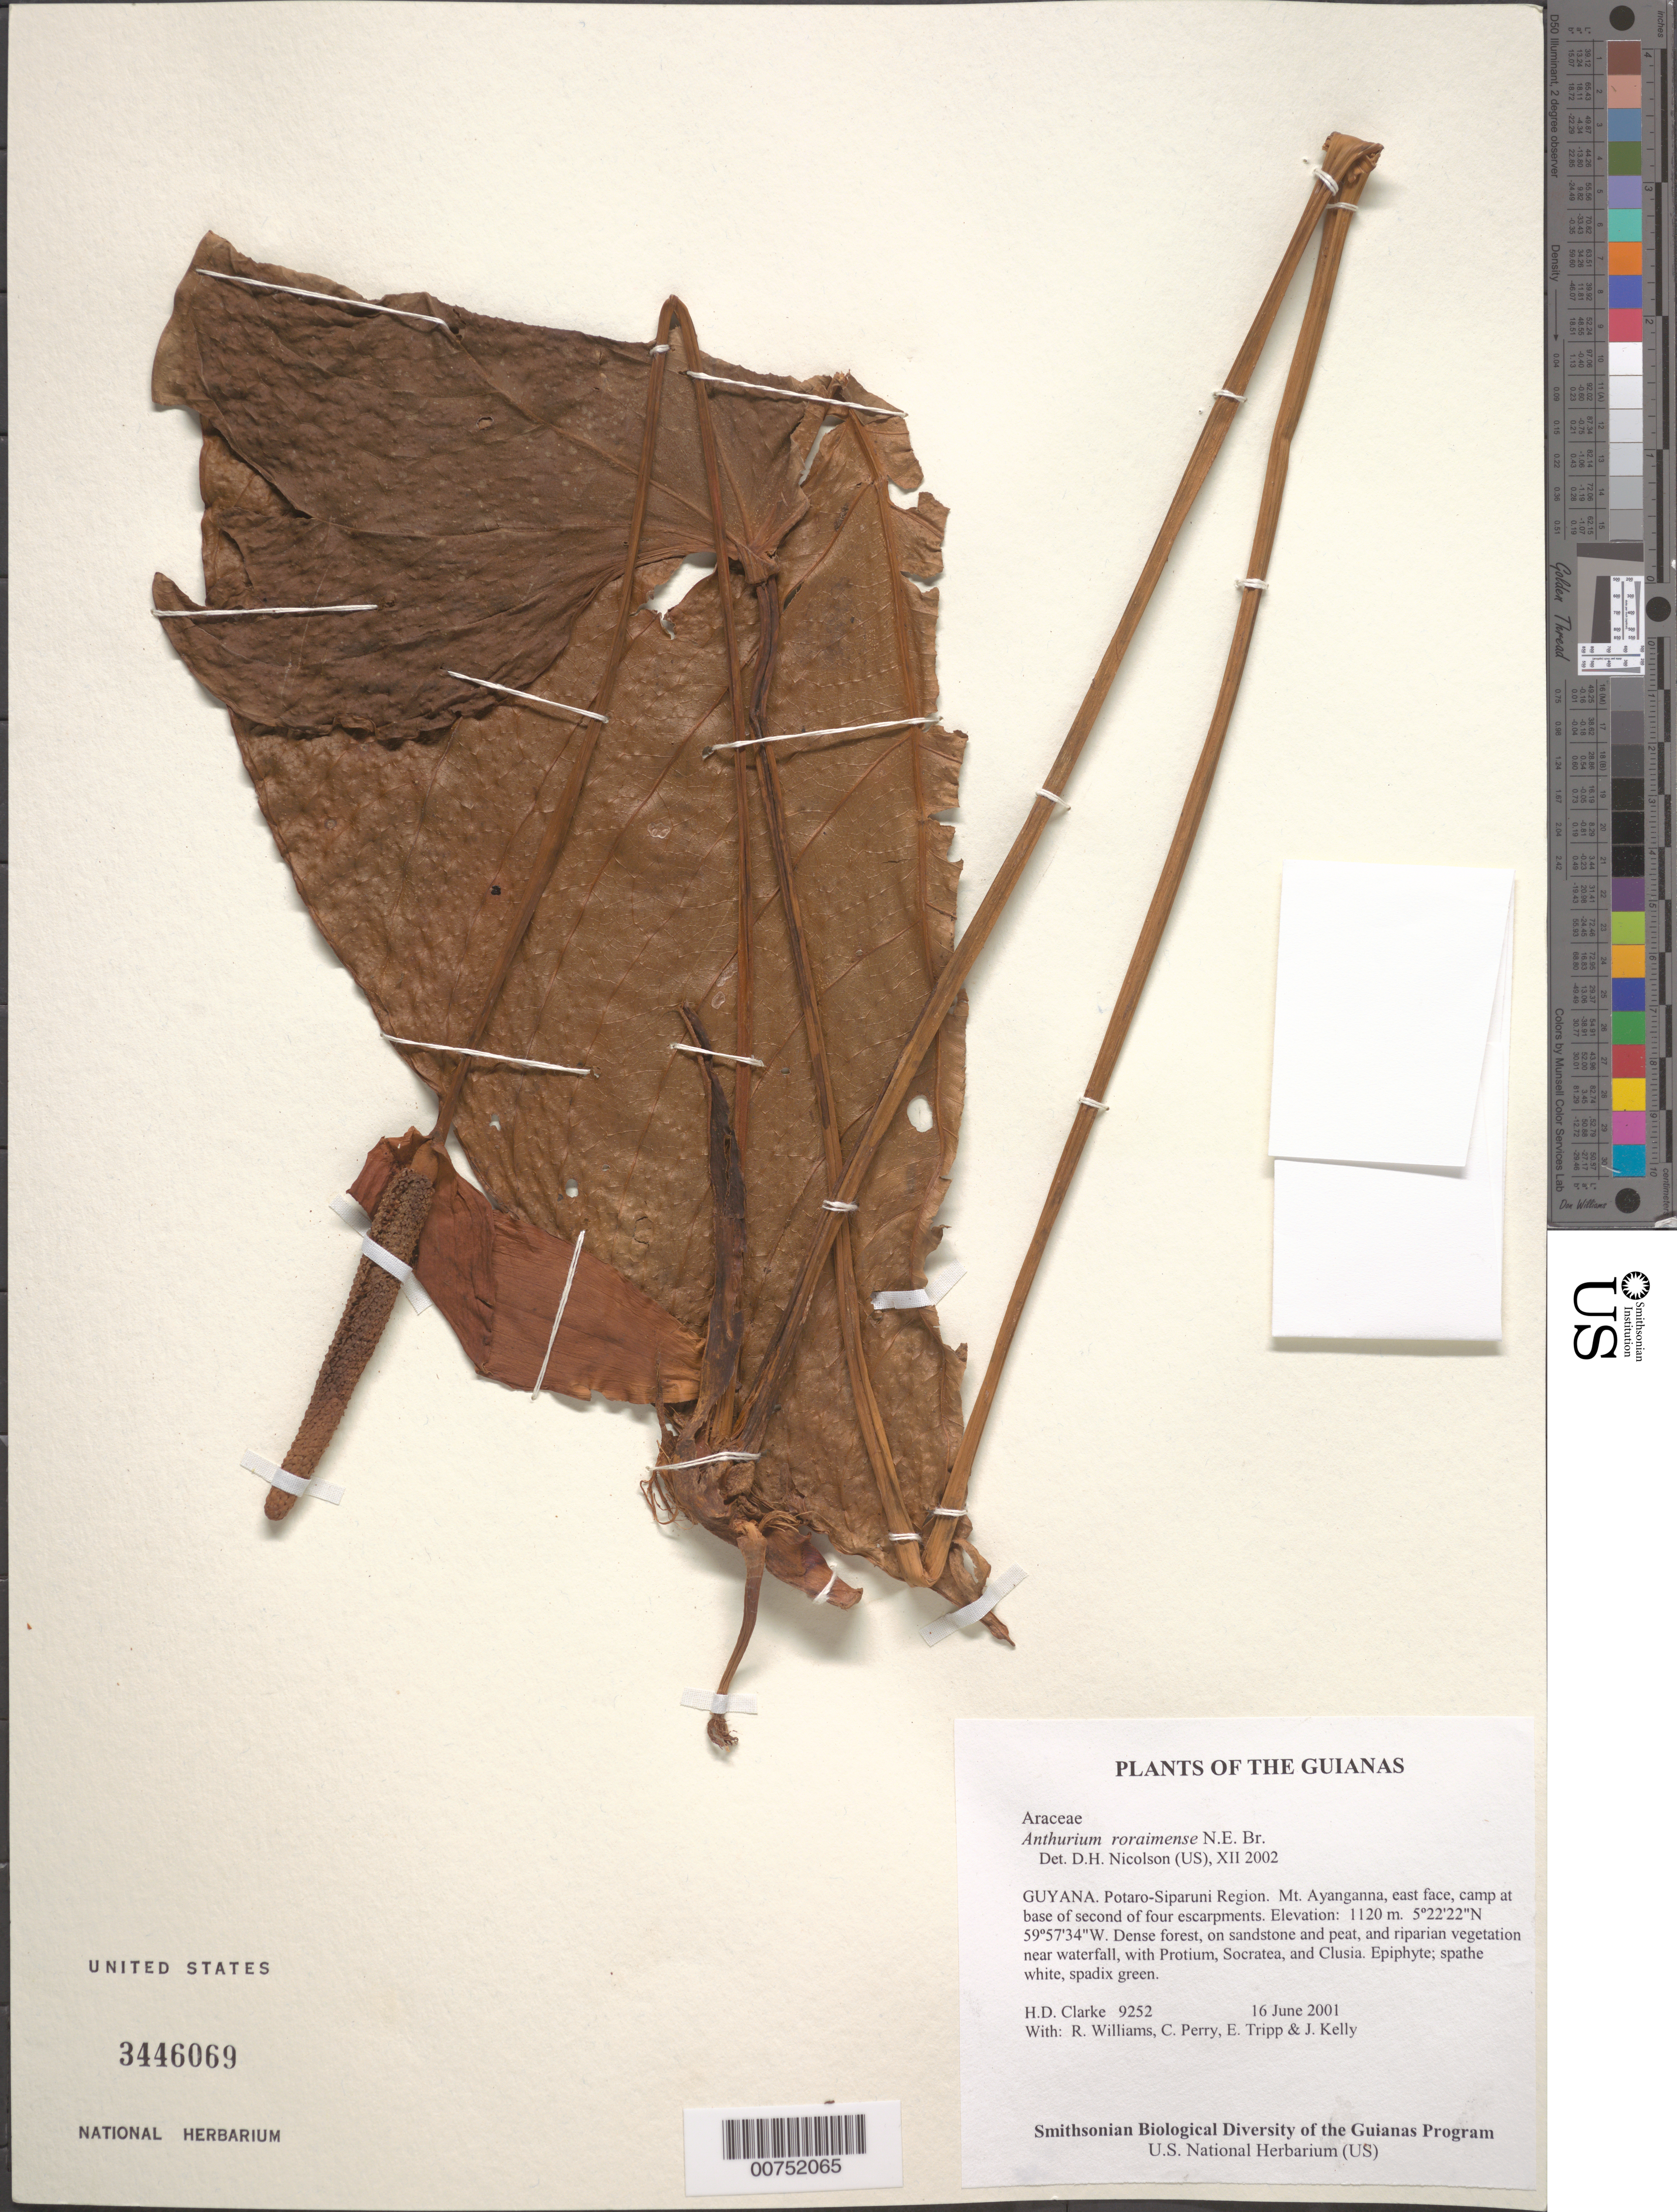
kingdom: Plantae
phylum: Tracheophyta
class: Liliopsida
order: Alismatales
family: Araceae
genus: Anthurium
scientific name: Anthurium roraimense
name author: N.E. Br. in Thurn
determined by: Nicolson, Dan H.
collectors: H. D. Clarke, R. Williams, C. Perry, E. Tripp & J. Kelly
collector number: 9252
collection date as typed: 16 June 2001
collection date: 2001-06-16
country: Guyana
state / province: Potaro-Siparuni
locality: Mt. Ayanganna, east face, camp at base of second of four escarpments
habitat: Dense forest, on sandstone and peat, and riparian vegetation near waterfall, with Protium, Socratea, and Clusia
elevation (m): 1120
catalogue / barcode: US 3446069